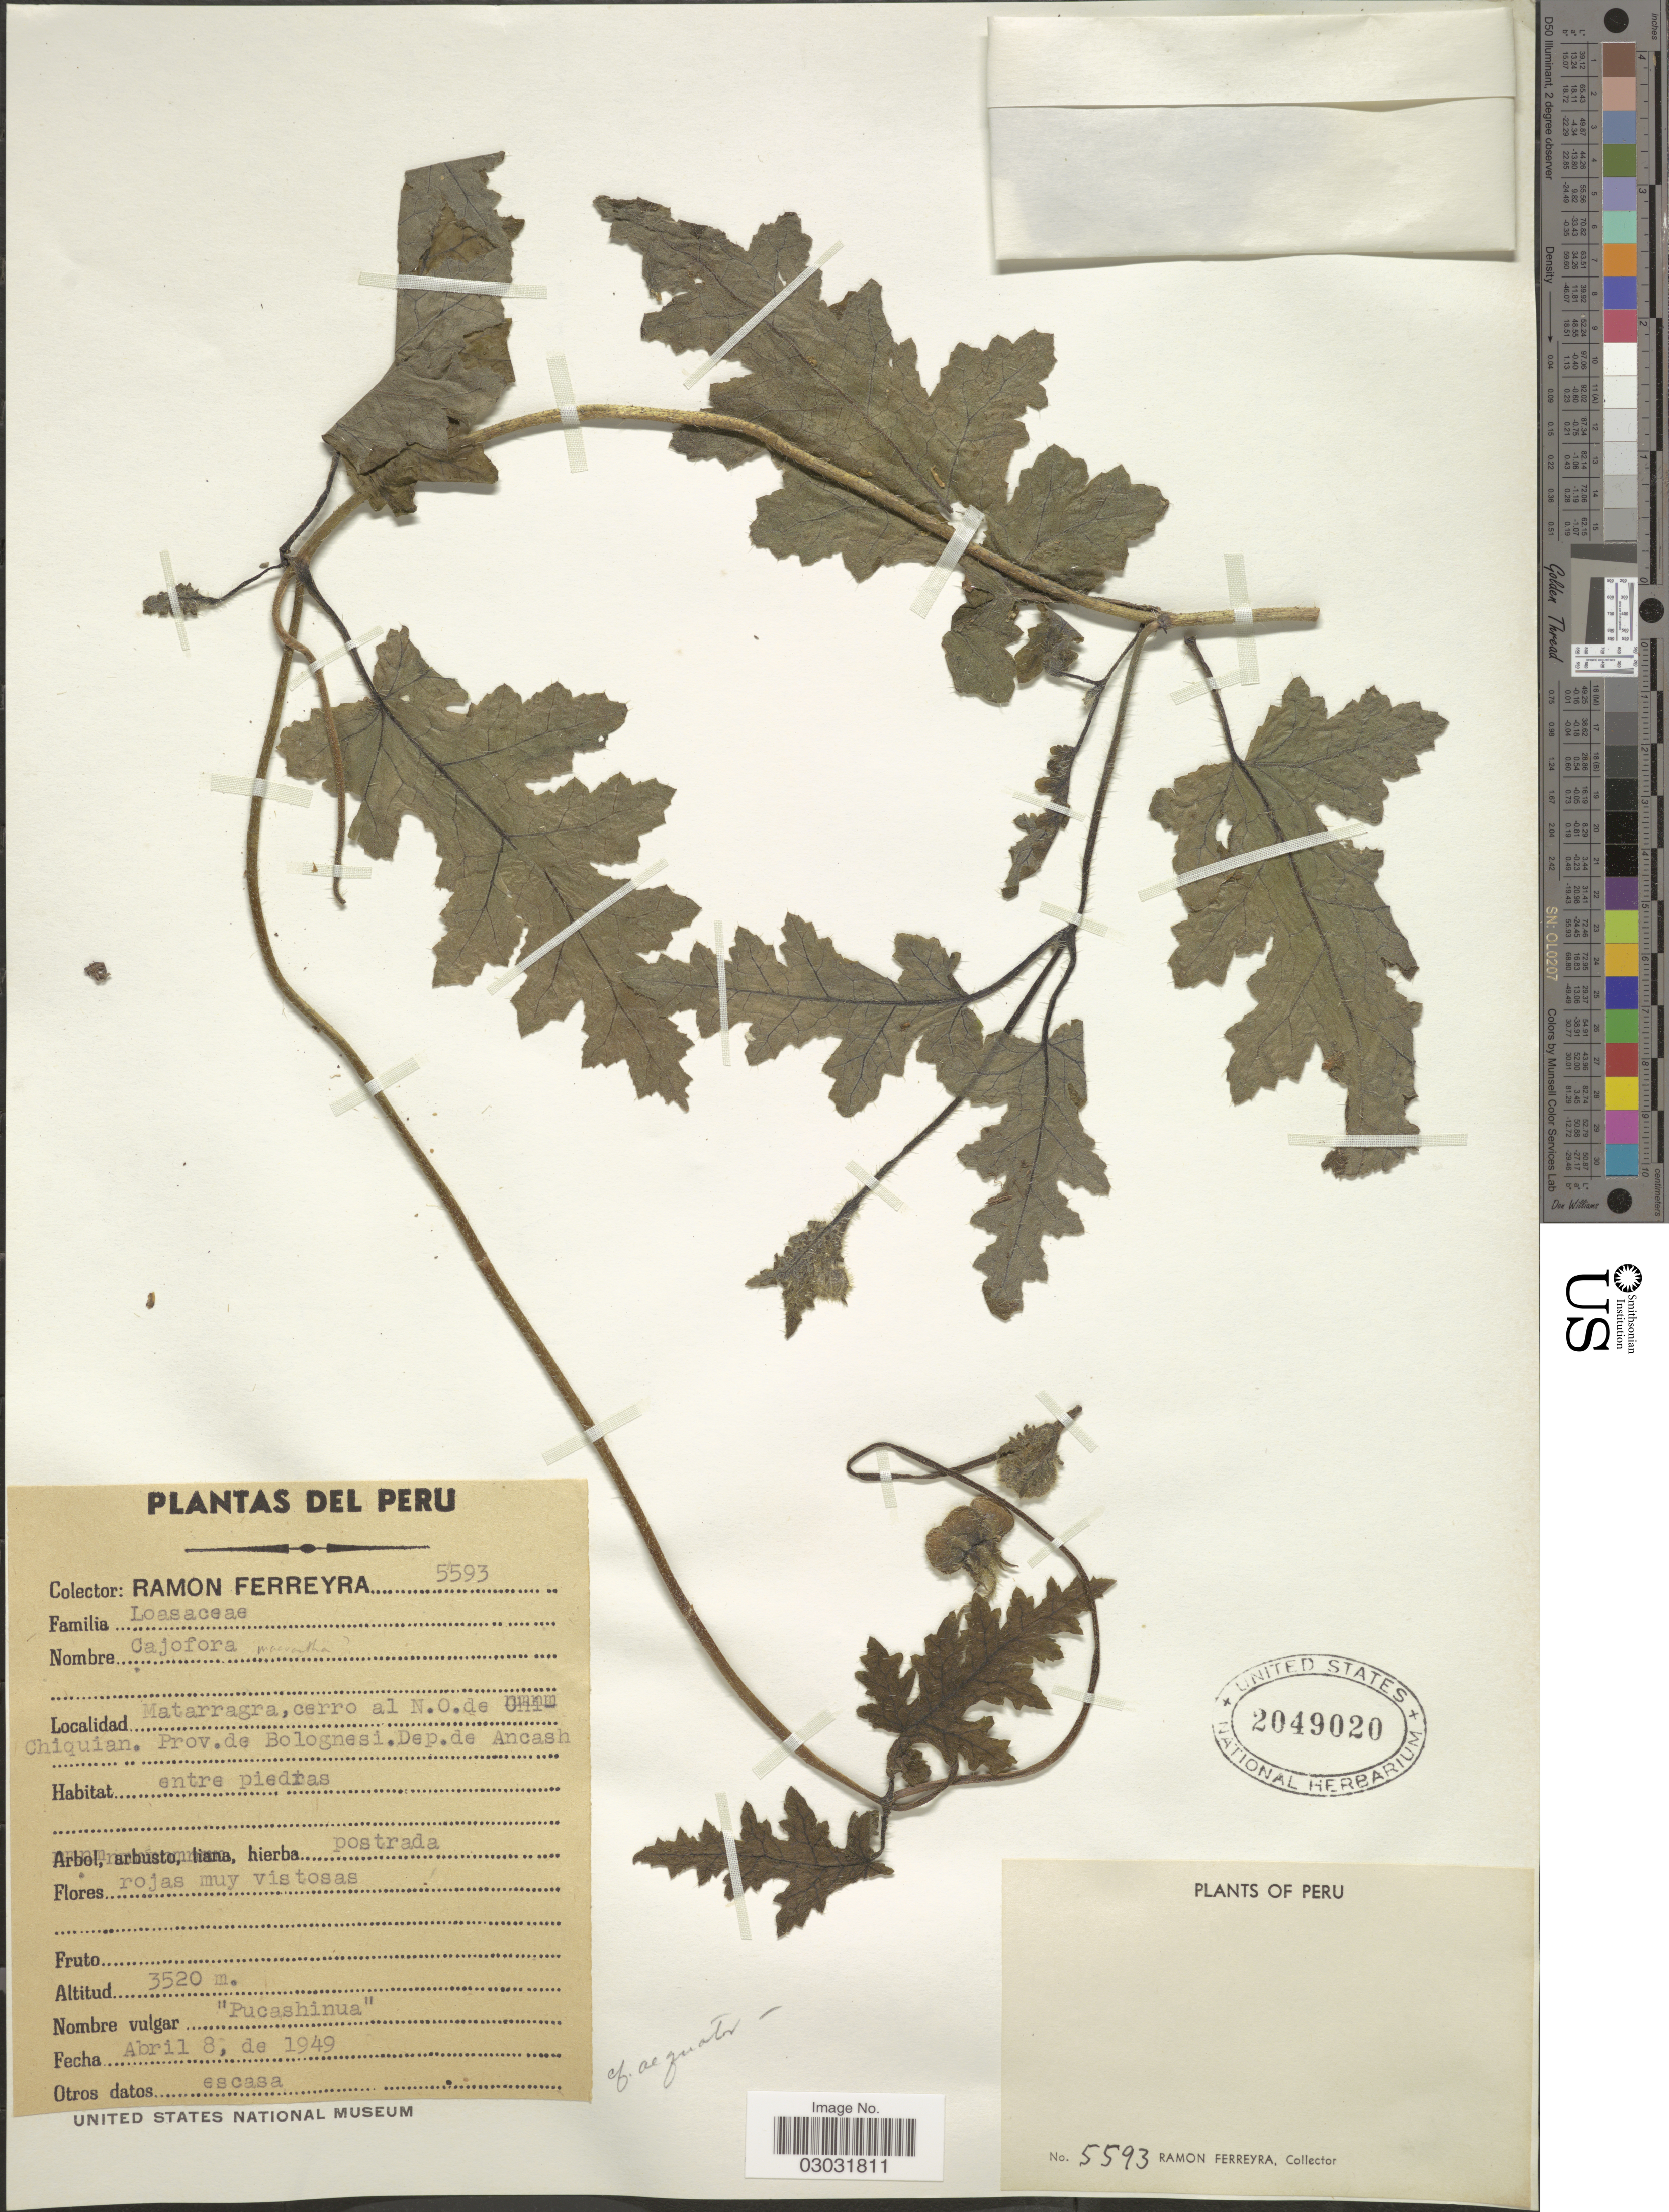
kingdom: Plantae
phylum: Tracheophyta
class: Magnoliopsida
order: Cornales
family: Loasaceae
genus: Caiophora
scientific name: Caiophora sp.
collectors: R. A. Ferreyra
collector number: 5593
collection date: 1949-04-08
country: Peru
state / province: Ancash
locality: Matarragra, cerro al N.O. de Chiquian. Prov. de Bolognesi. Dep. de Ancash.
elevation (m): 3520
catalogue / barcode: US 2049020